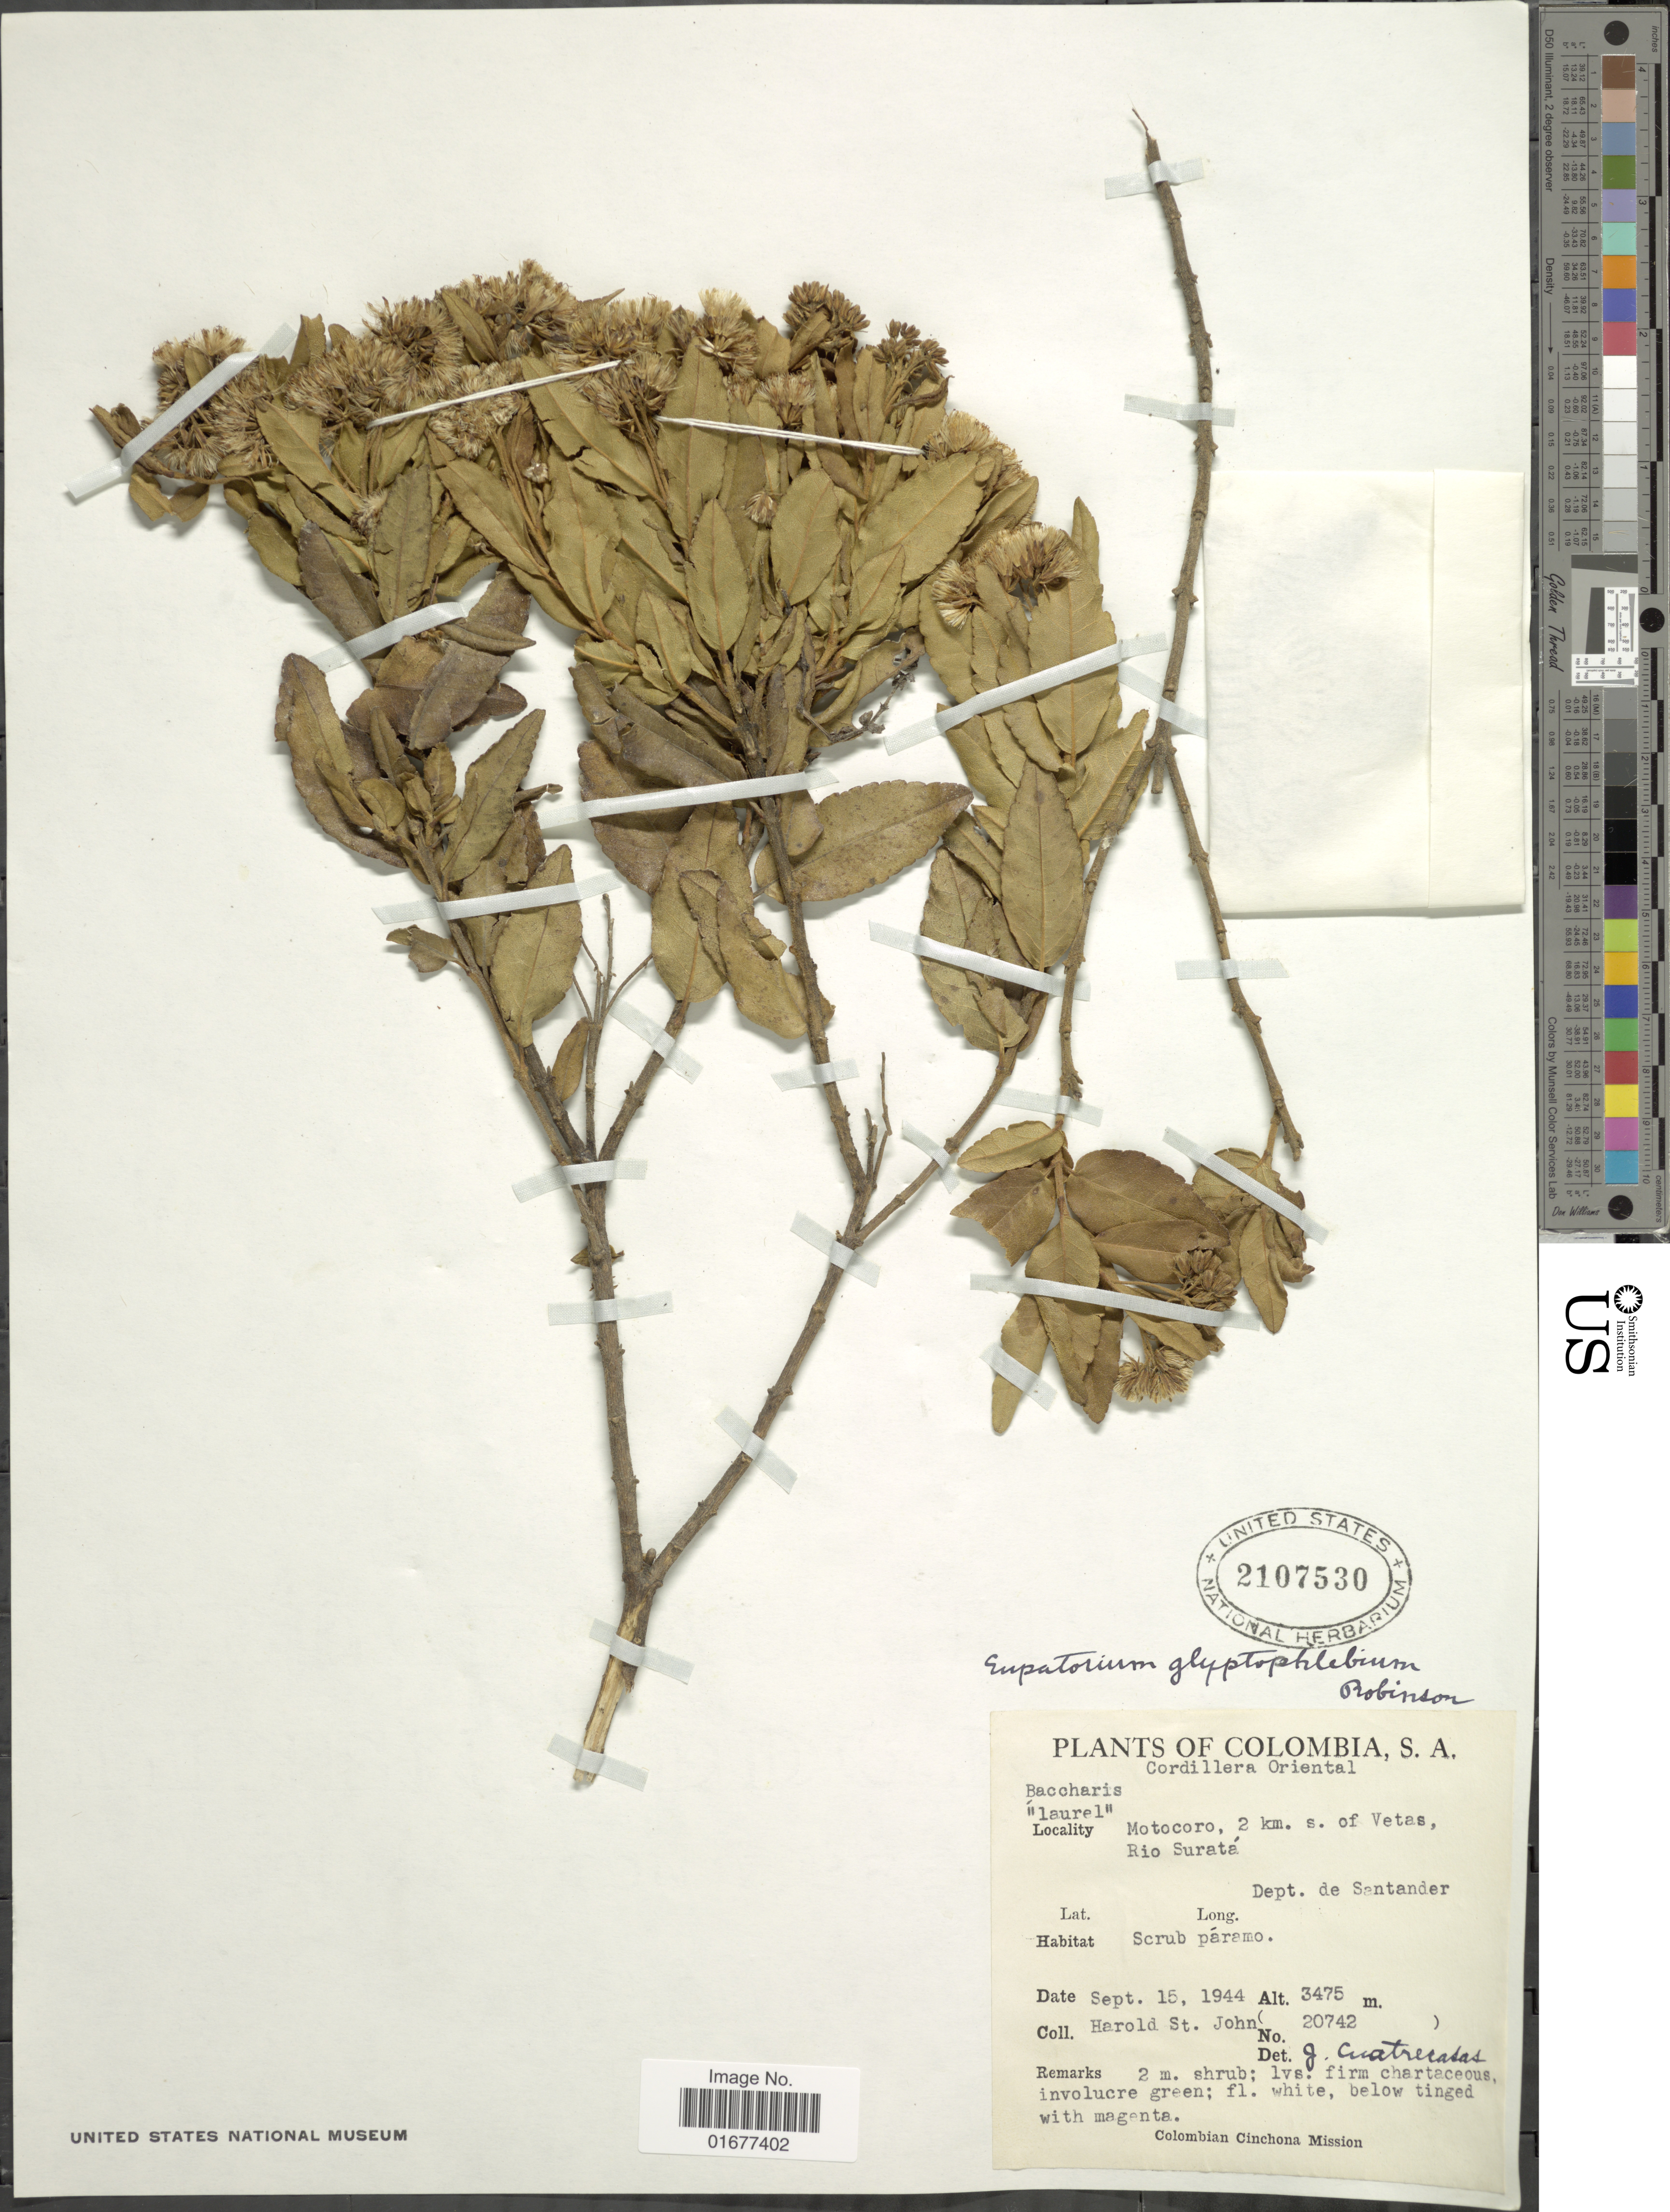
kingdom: Plantae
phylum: Tracheophyta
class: Magnoliopsida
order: Asterales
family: Asteraceae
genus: Ageratina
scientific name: Ageratina glyptophlebia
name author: (B.L. Rob.) R.M. King & H. Rob.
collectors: H. St. John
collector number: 20742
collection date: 1944-09-15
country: Colombia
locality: Motocoro, 2 km. s. of Vetas, Rio Surata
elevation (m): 3475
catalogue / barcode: US 2107530